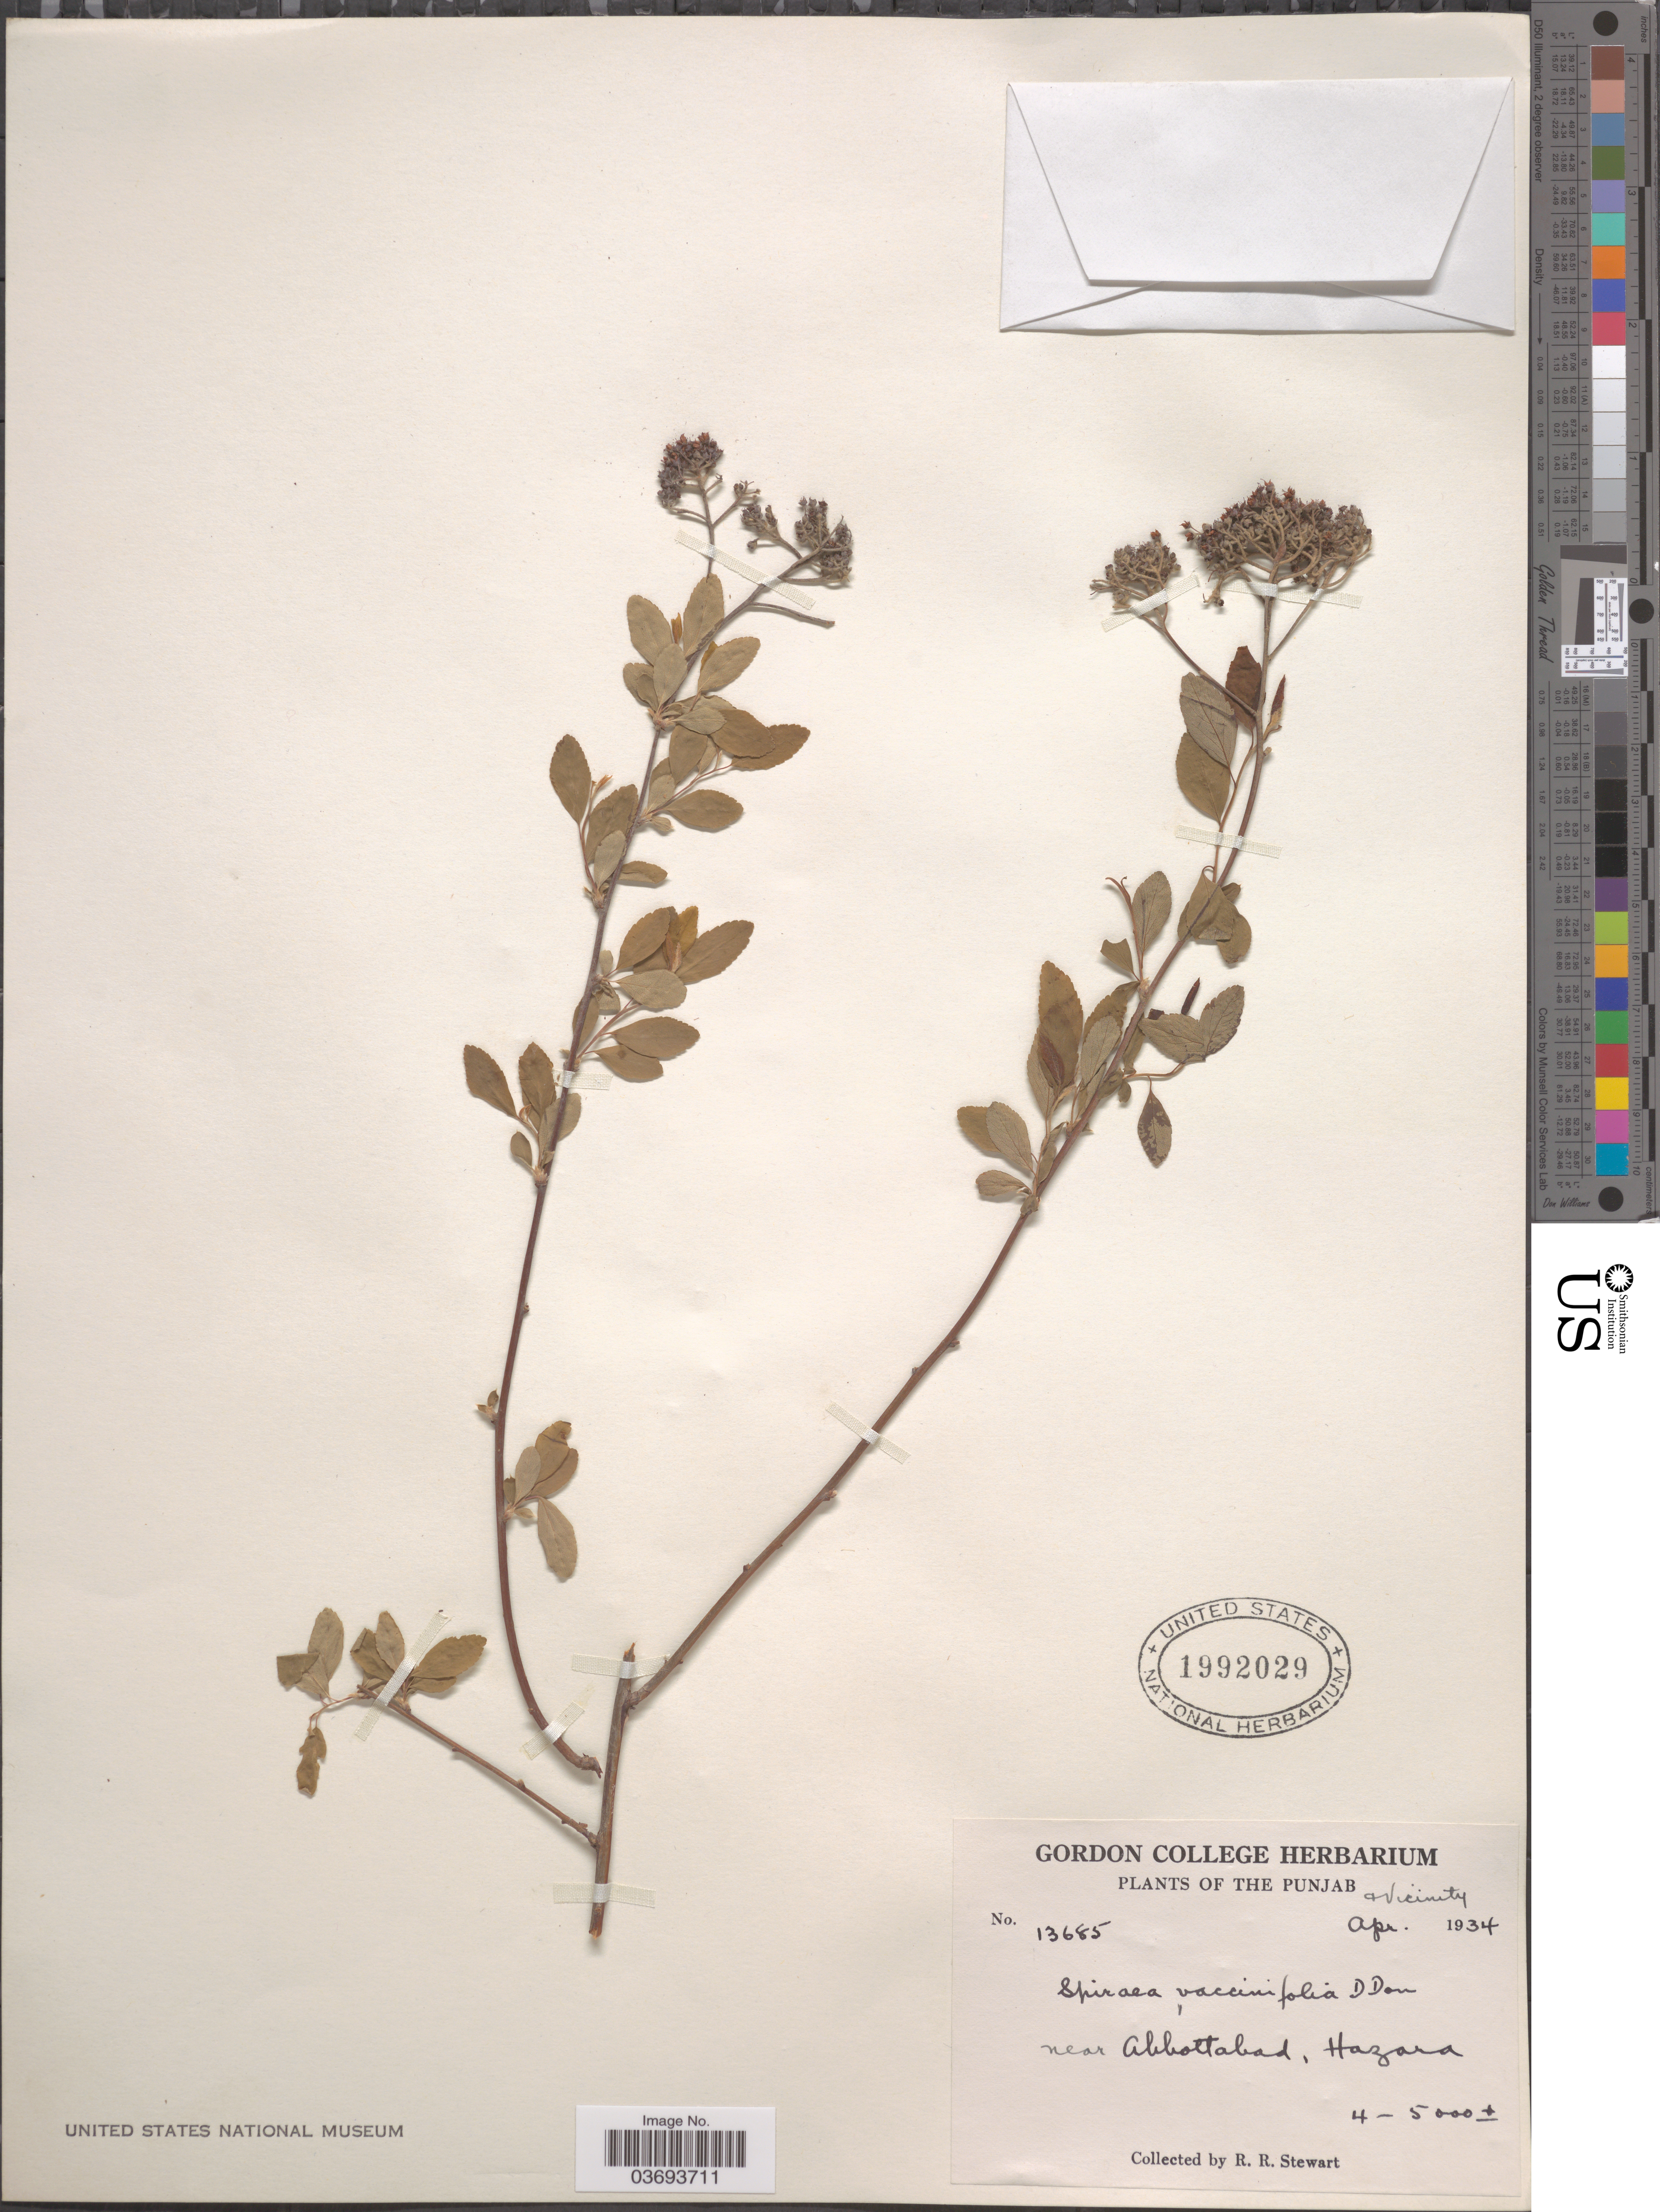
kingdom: Plantae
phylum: Tracheophyta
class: Magnoliopsida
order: Rosales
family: Rosaceae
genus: Spiraea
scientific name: Spiraea vaccinifolia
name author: D. Don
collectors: R. Stewart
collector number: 13685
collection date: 1934-04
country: Pakistan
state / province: Khyber Pakhtunkhwa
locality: Punjab & vicinity. Near Abbottabad, Hazara.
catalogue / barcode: US 1992029